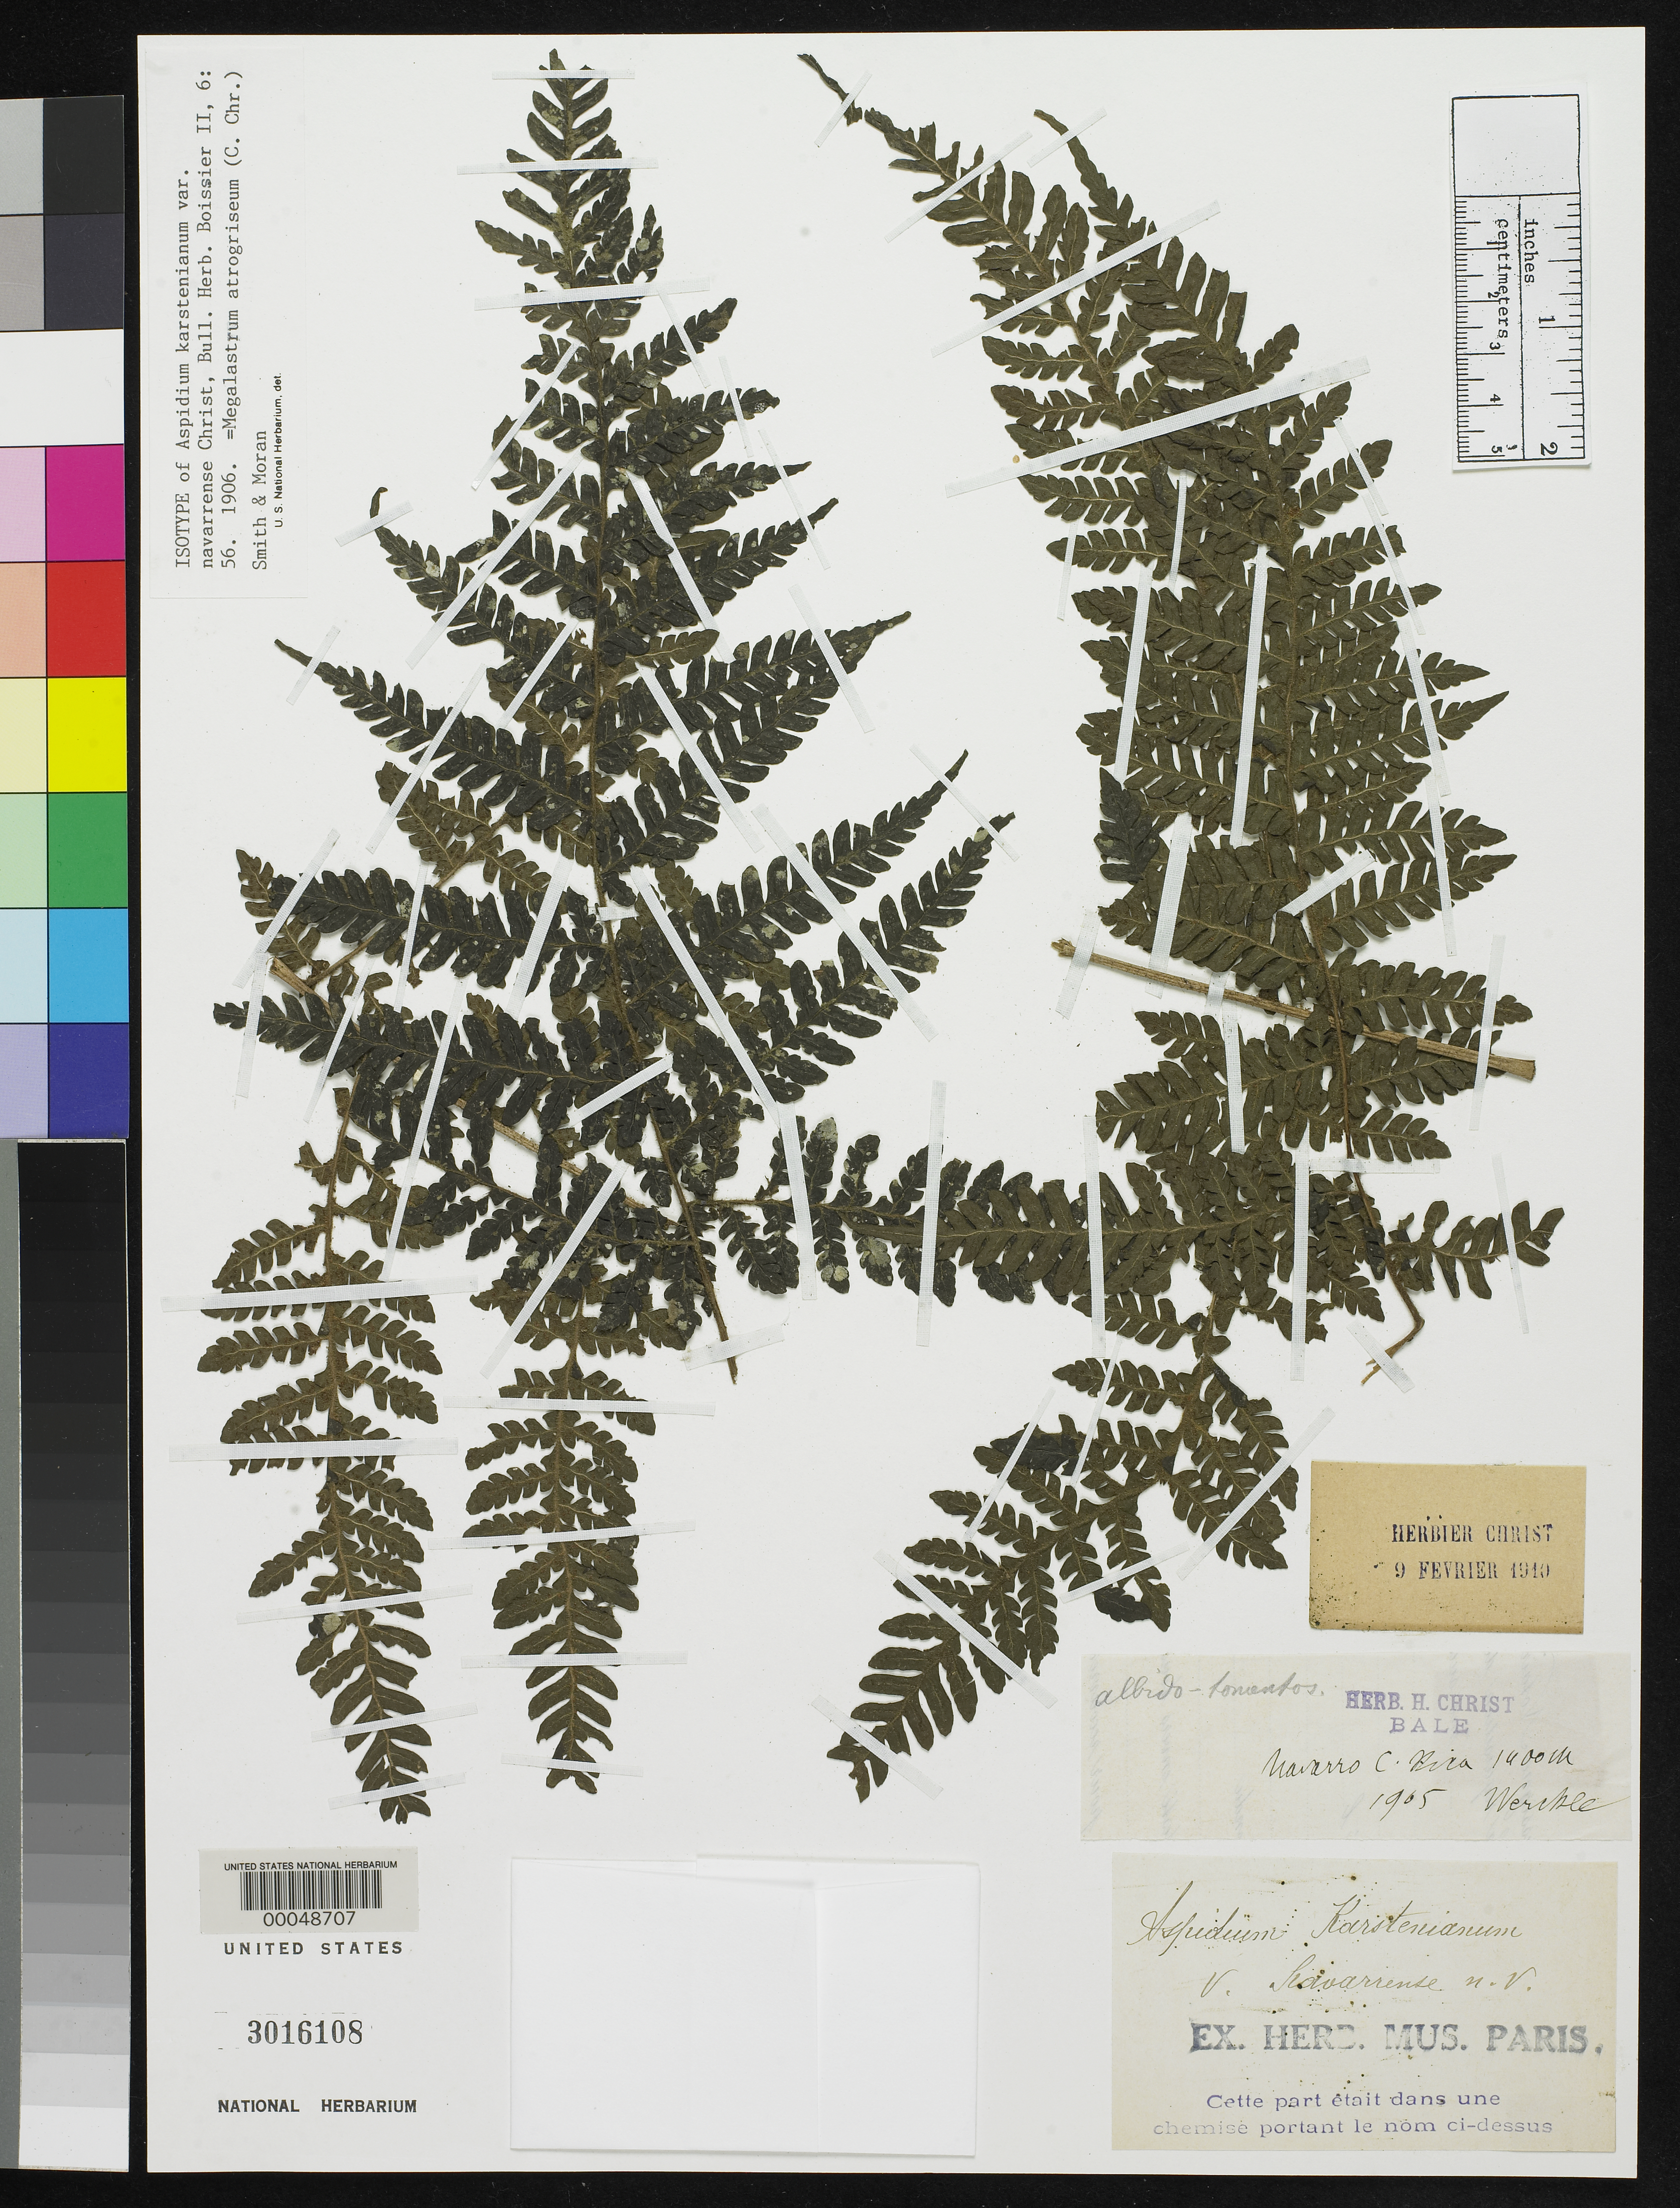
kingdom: Plantae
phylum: Tracheophyta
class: Polypodiopsida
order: Polypodiales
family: Tectariaceae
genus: Aspidium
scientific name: Aspidium karstenianum var. navarrense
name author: Christ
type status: Type Collection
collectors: C. C Wercklé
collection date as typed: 1905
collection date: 1905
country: Costa Rica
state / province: Cartago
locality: Navarro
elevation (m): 1400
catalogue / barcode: US 3016108